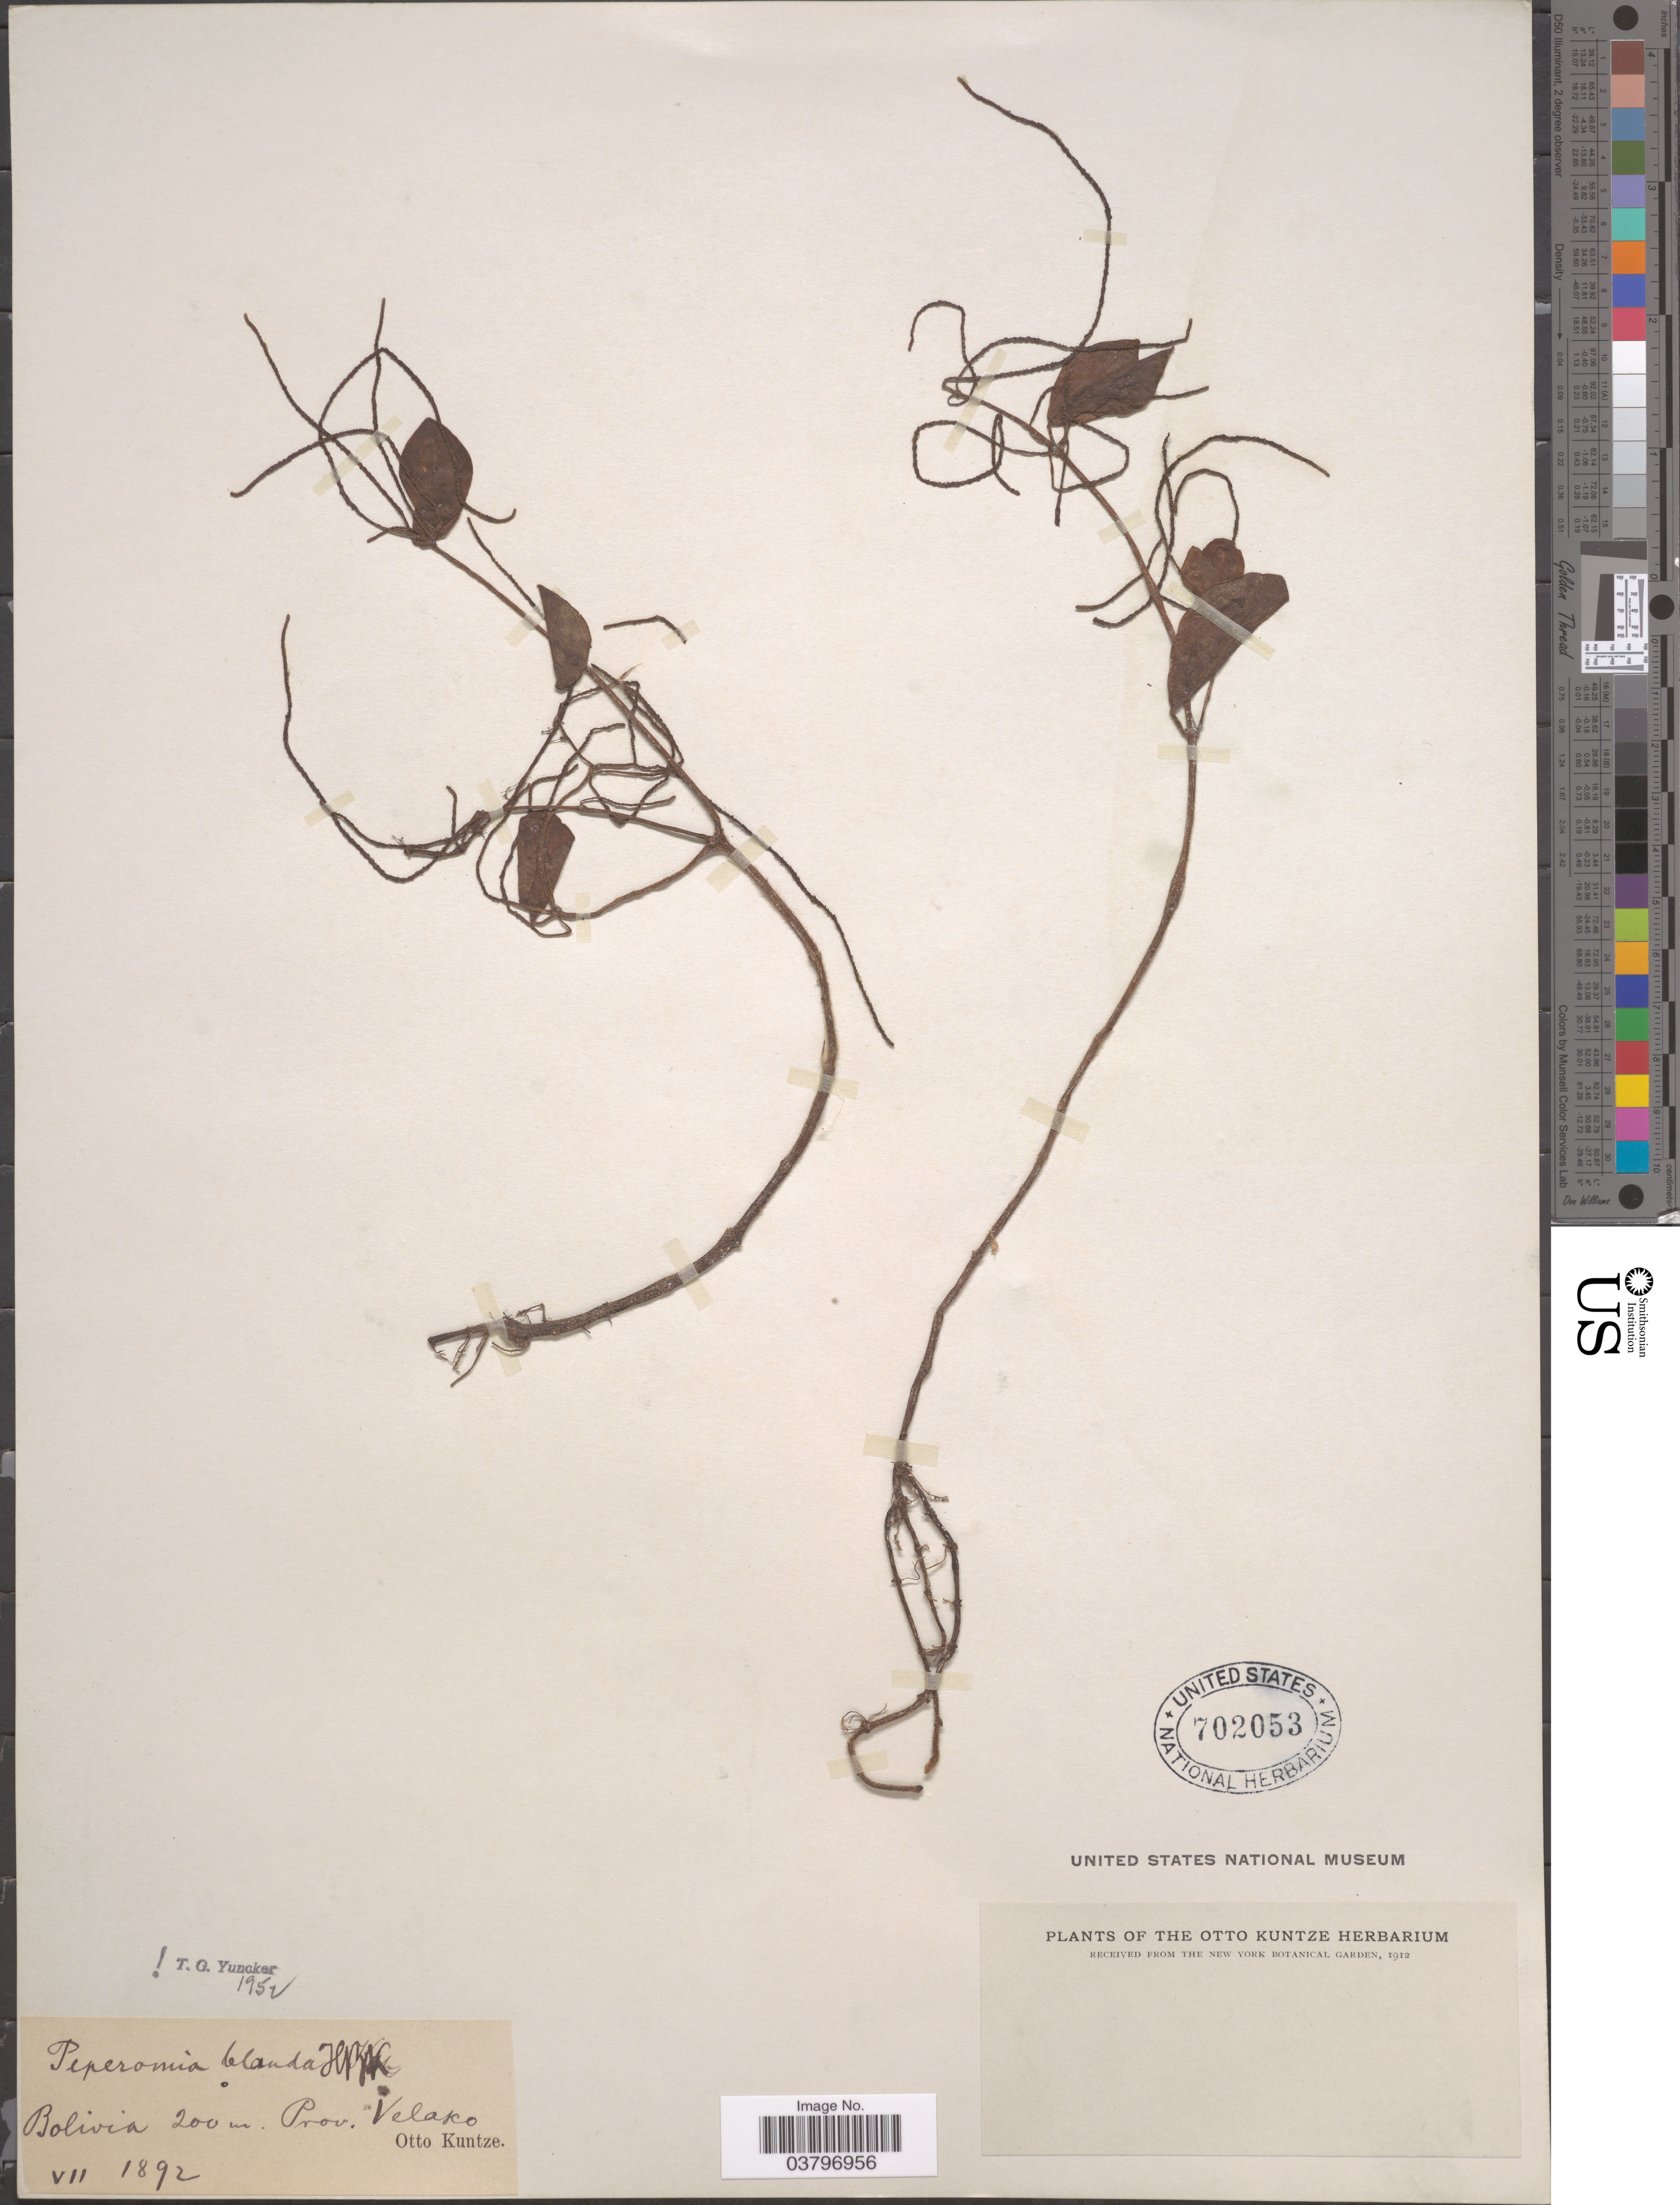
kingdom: Plantae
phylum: Tracheophyta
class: Magnoliopsida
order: Piperales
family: Piperaceae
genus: Peperomia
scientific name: Peperomia blanda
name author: (Jacq.) Kunth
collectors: C.E.O. Kuntze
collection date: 1892-07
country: Bolivia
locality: Prov. Velasco.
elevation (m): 200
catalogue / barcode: US 702053